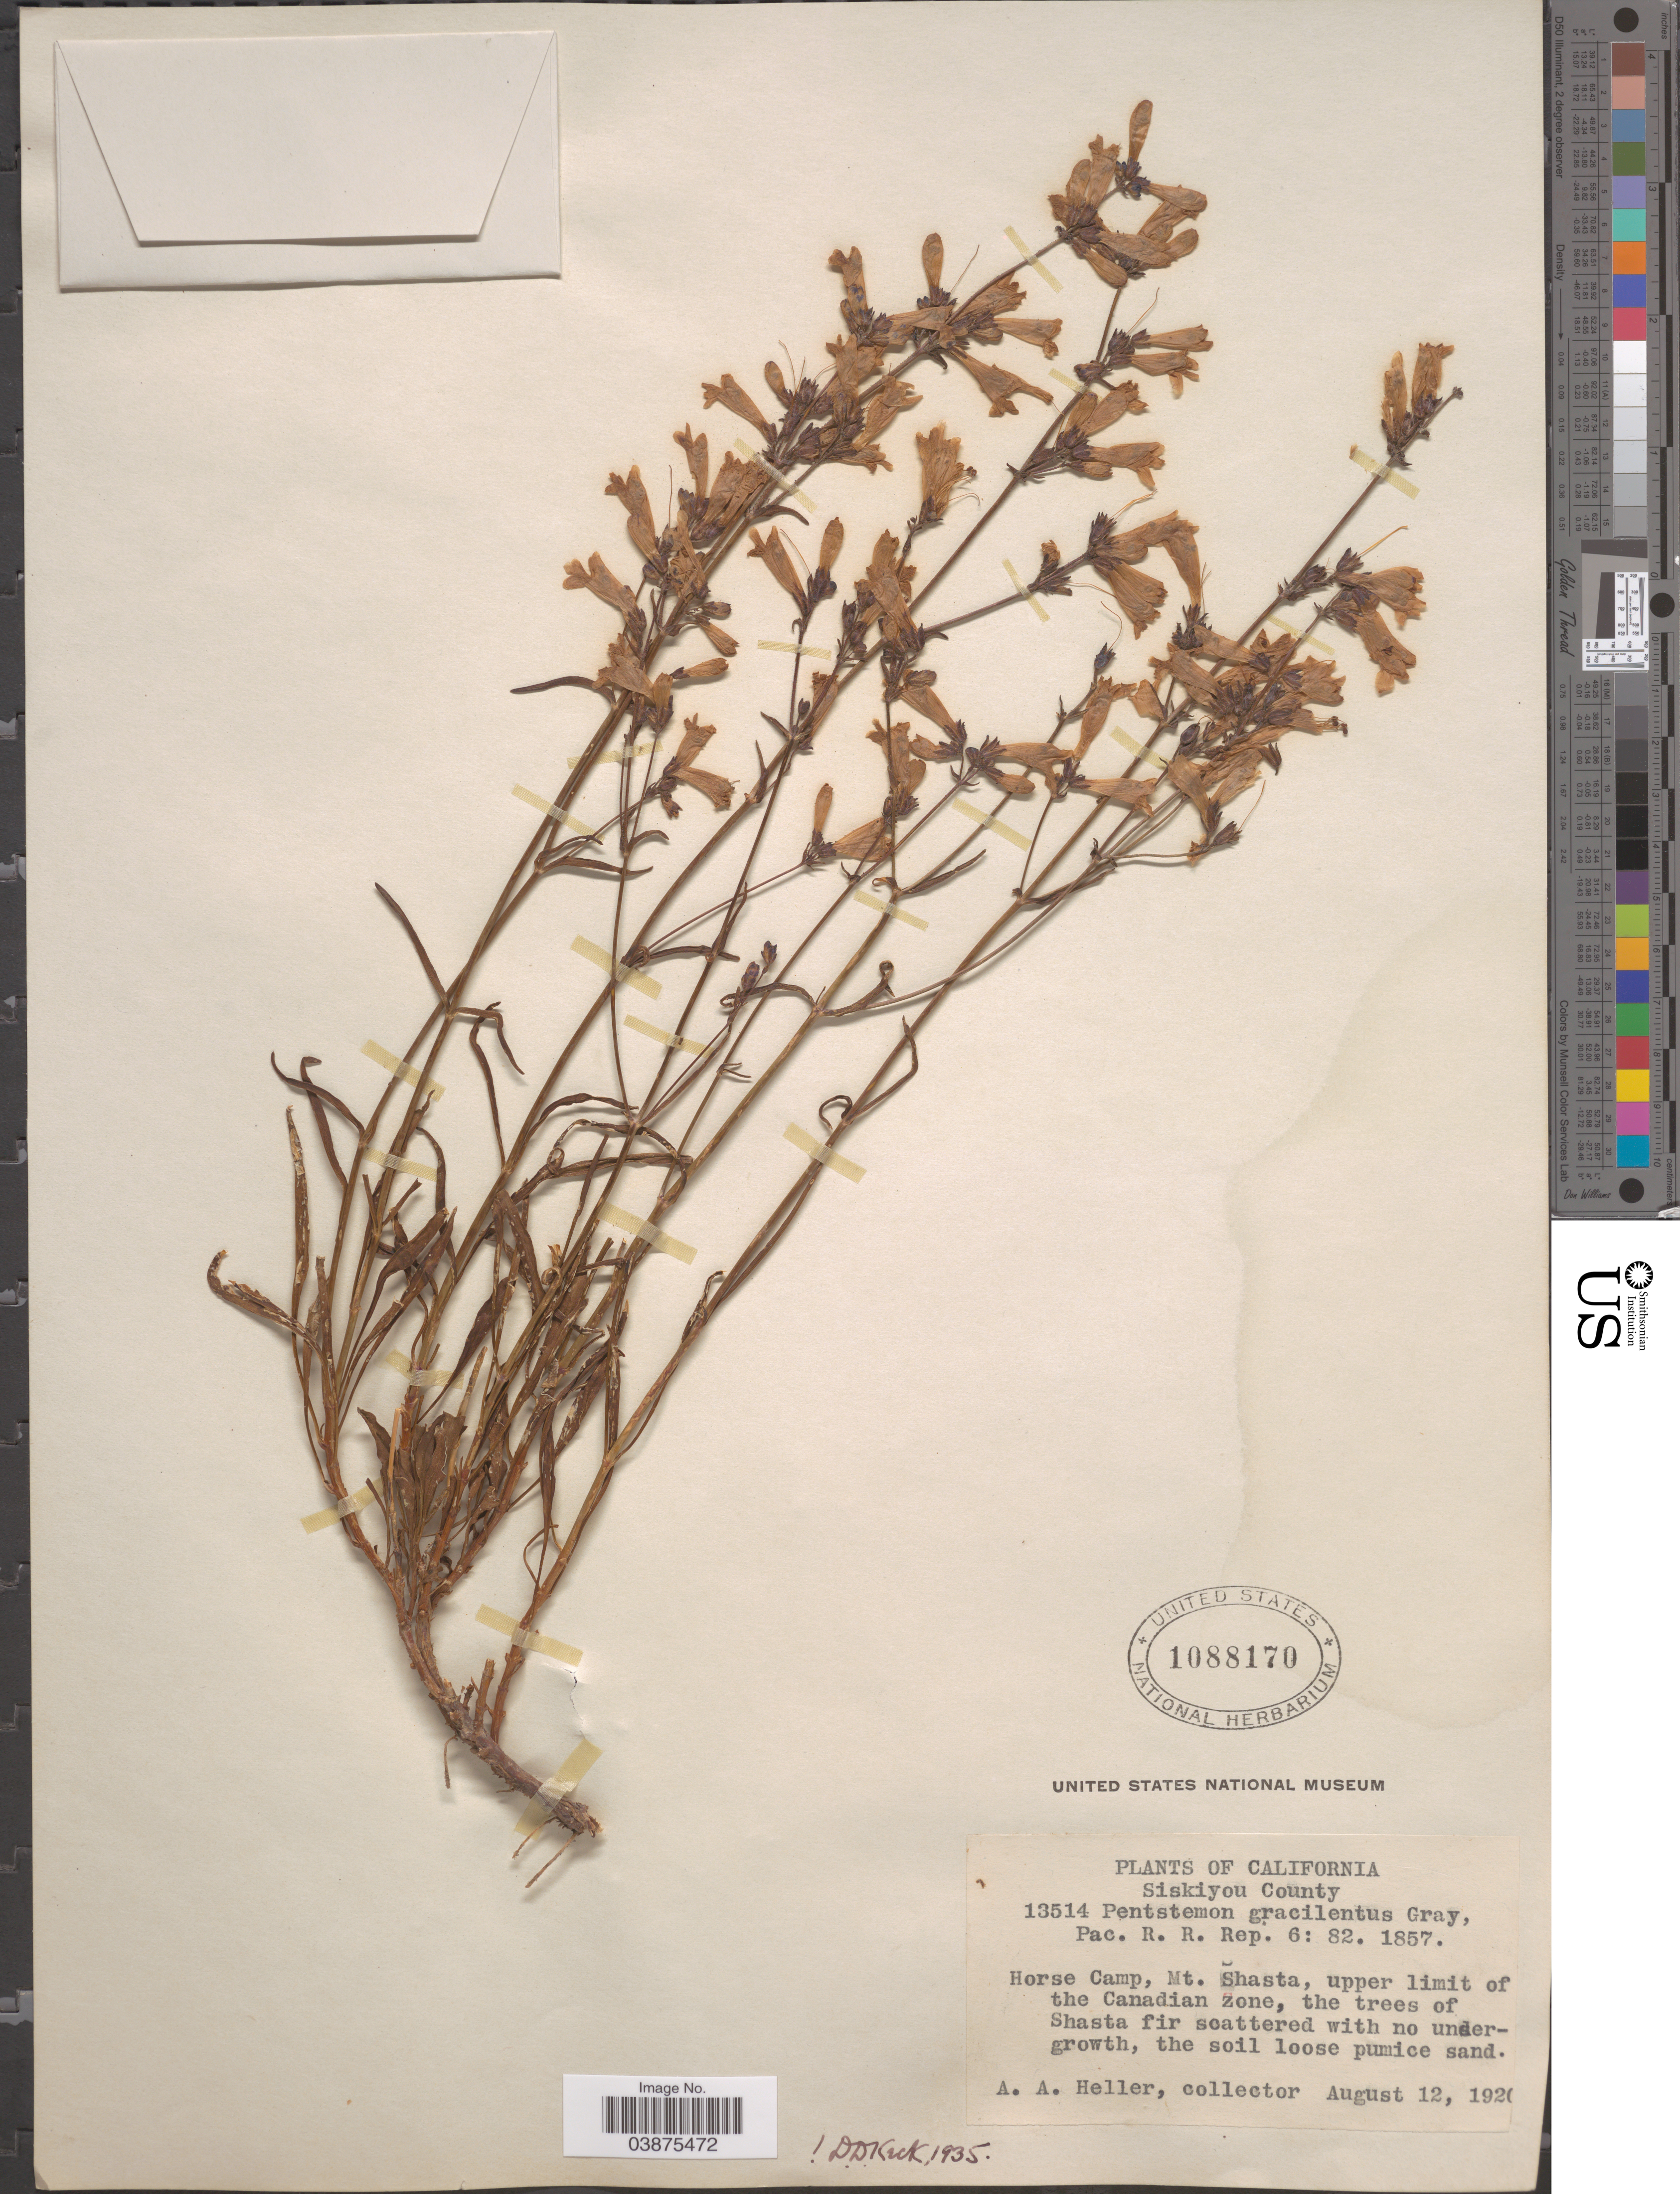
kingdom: Plantae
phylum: Tracheophyta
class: Magnoliopsida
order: Lamiales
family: Plantaginaceae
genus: Penstemon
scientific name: Penstemon gracilentus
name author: A. Gray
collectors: A. A. Heller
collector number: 13514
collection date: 1920-08-12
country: United States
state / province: California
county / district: Siskiyou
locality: Siskiyou County. Horse Camp, Mt. Shasta, upper limit of the Canadian zone.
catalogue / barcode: US 1088170